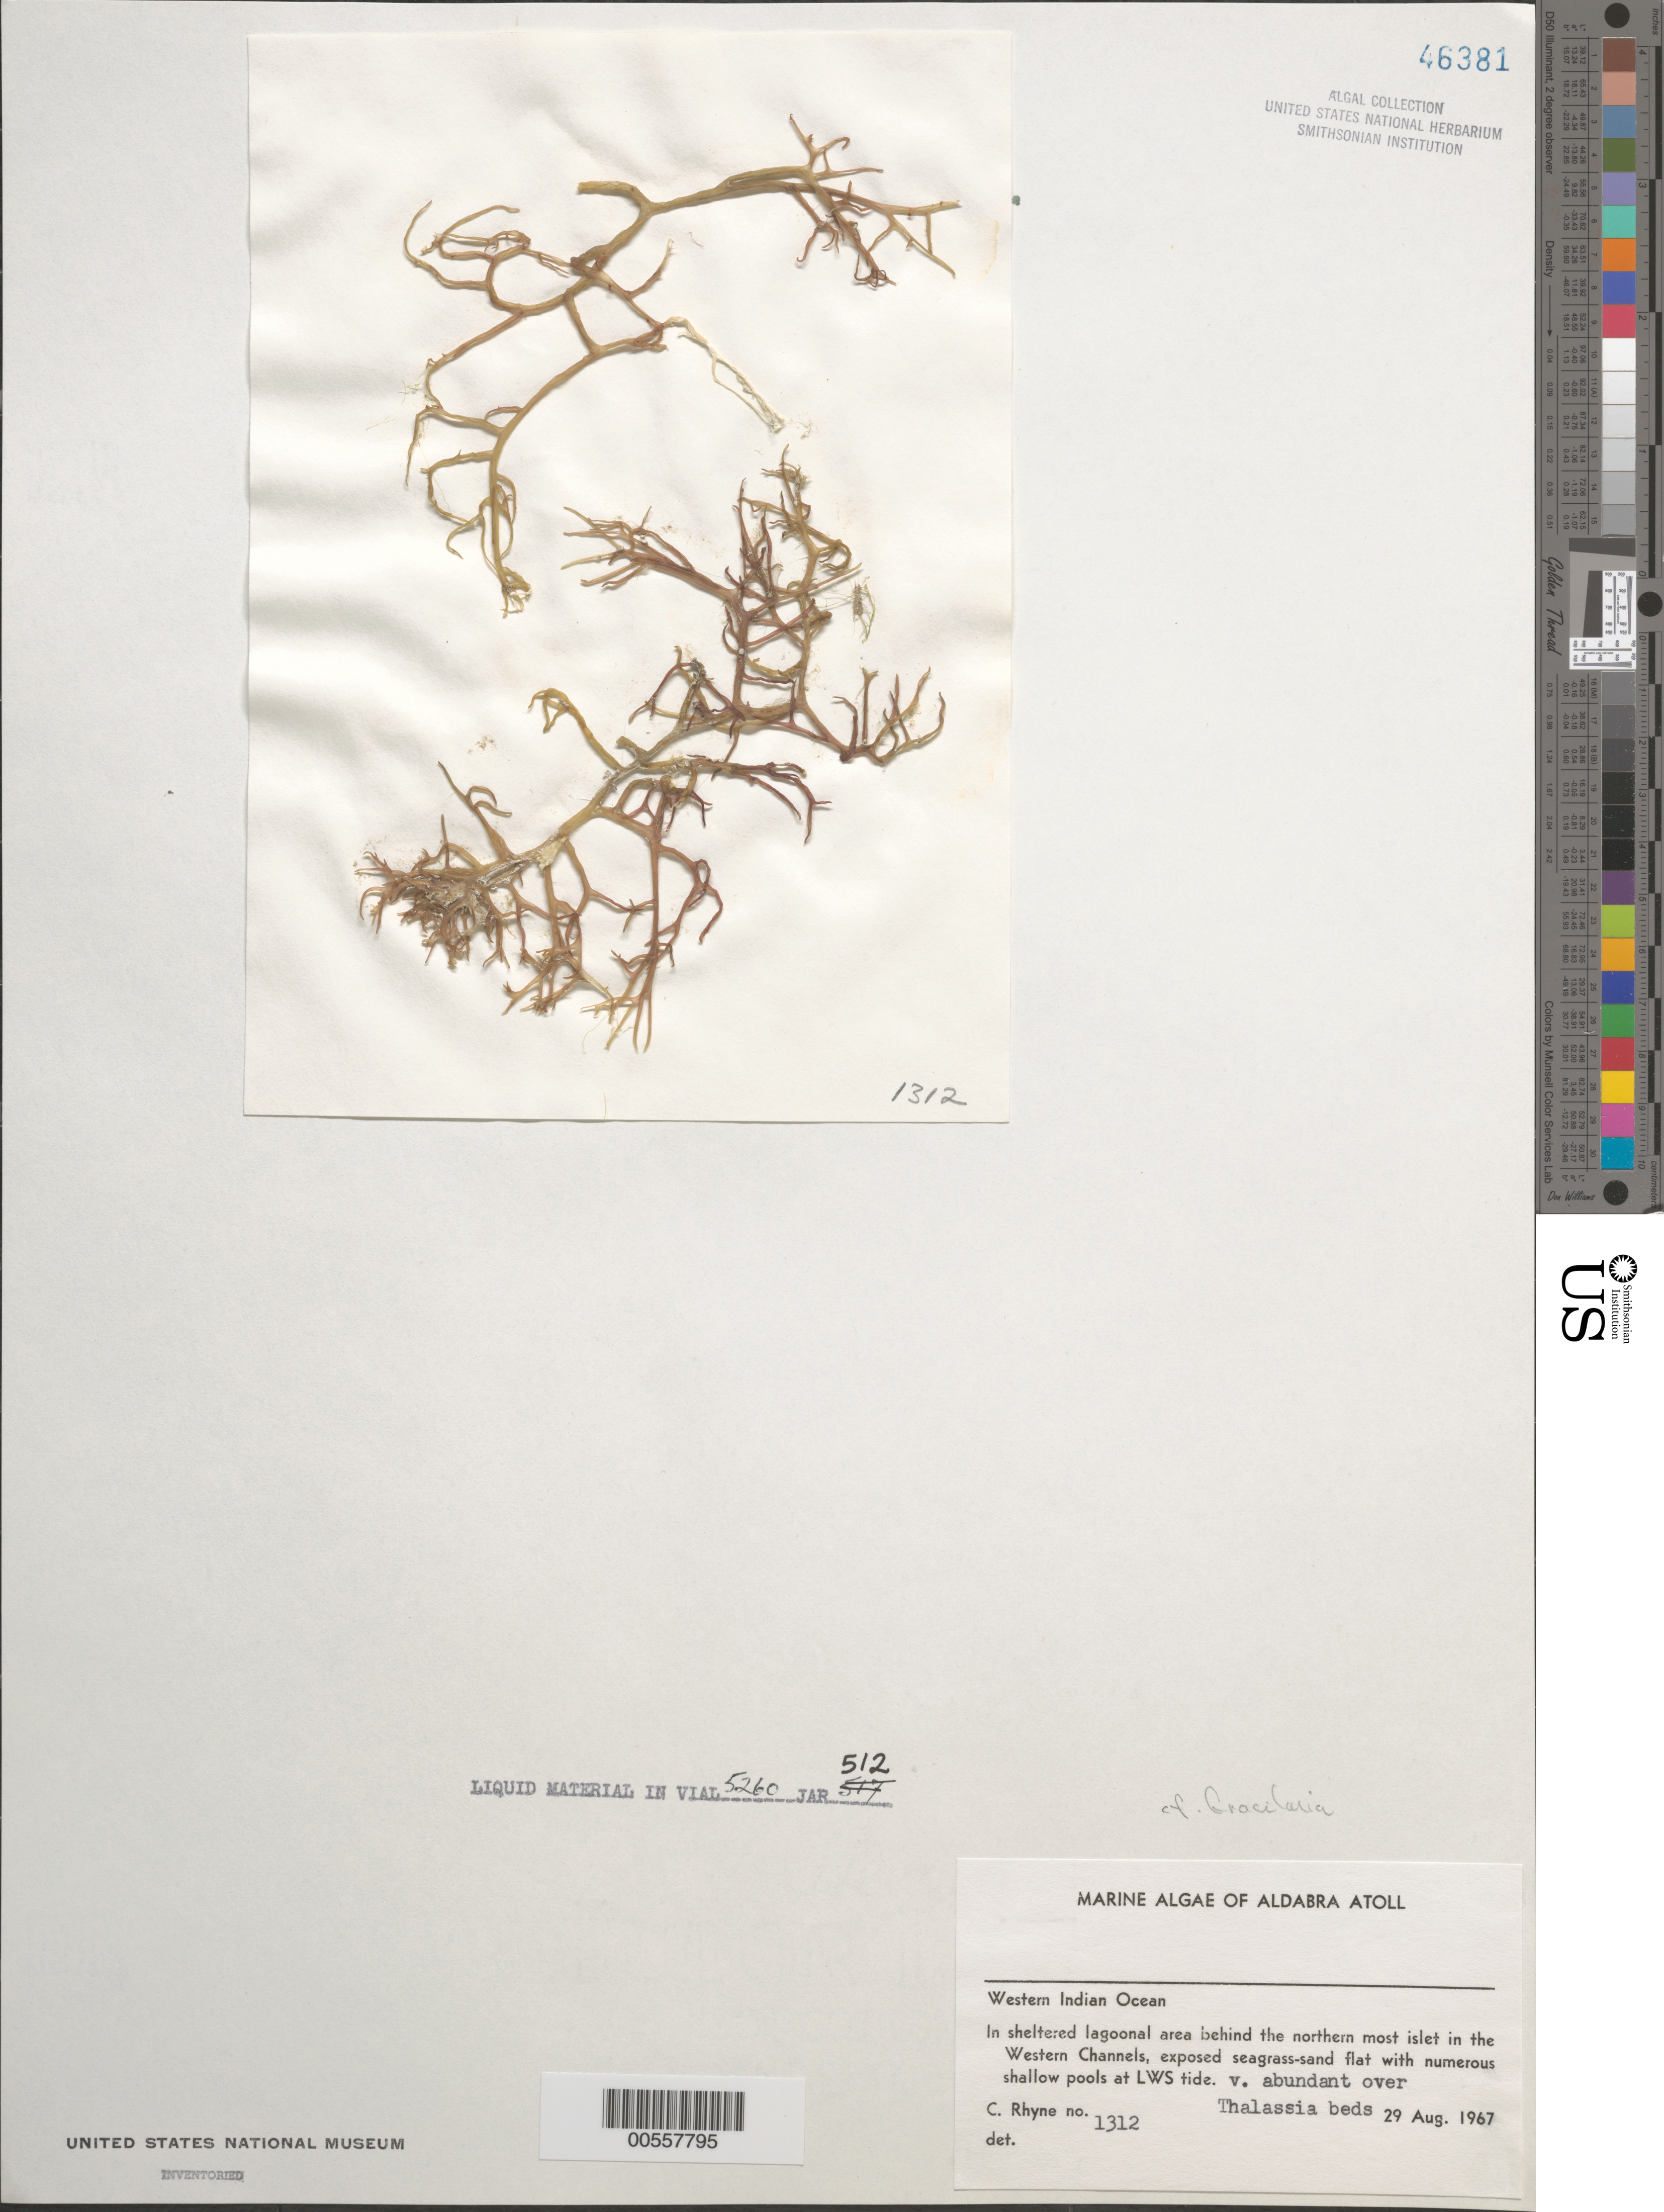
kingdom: Plantae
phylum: Rhodophyta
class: Florideophyceae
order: Gracilariales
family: Gracilariaceae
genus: Gracilaria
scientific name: Gracilaria sp.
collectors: C. Rhyne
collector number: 1312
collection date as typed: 29 Aug 1967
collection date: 1967-08-29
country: Seychelles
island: Aldabra Atoll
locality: Western Channels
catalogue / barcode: US 46381